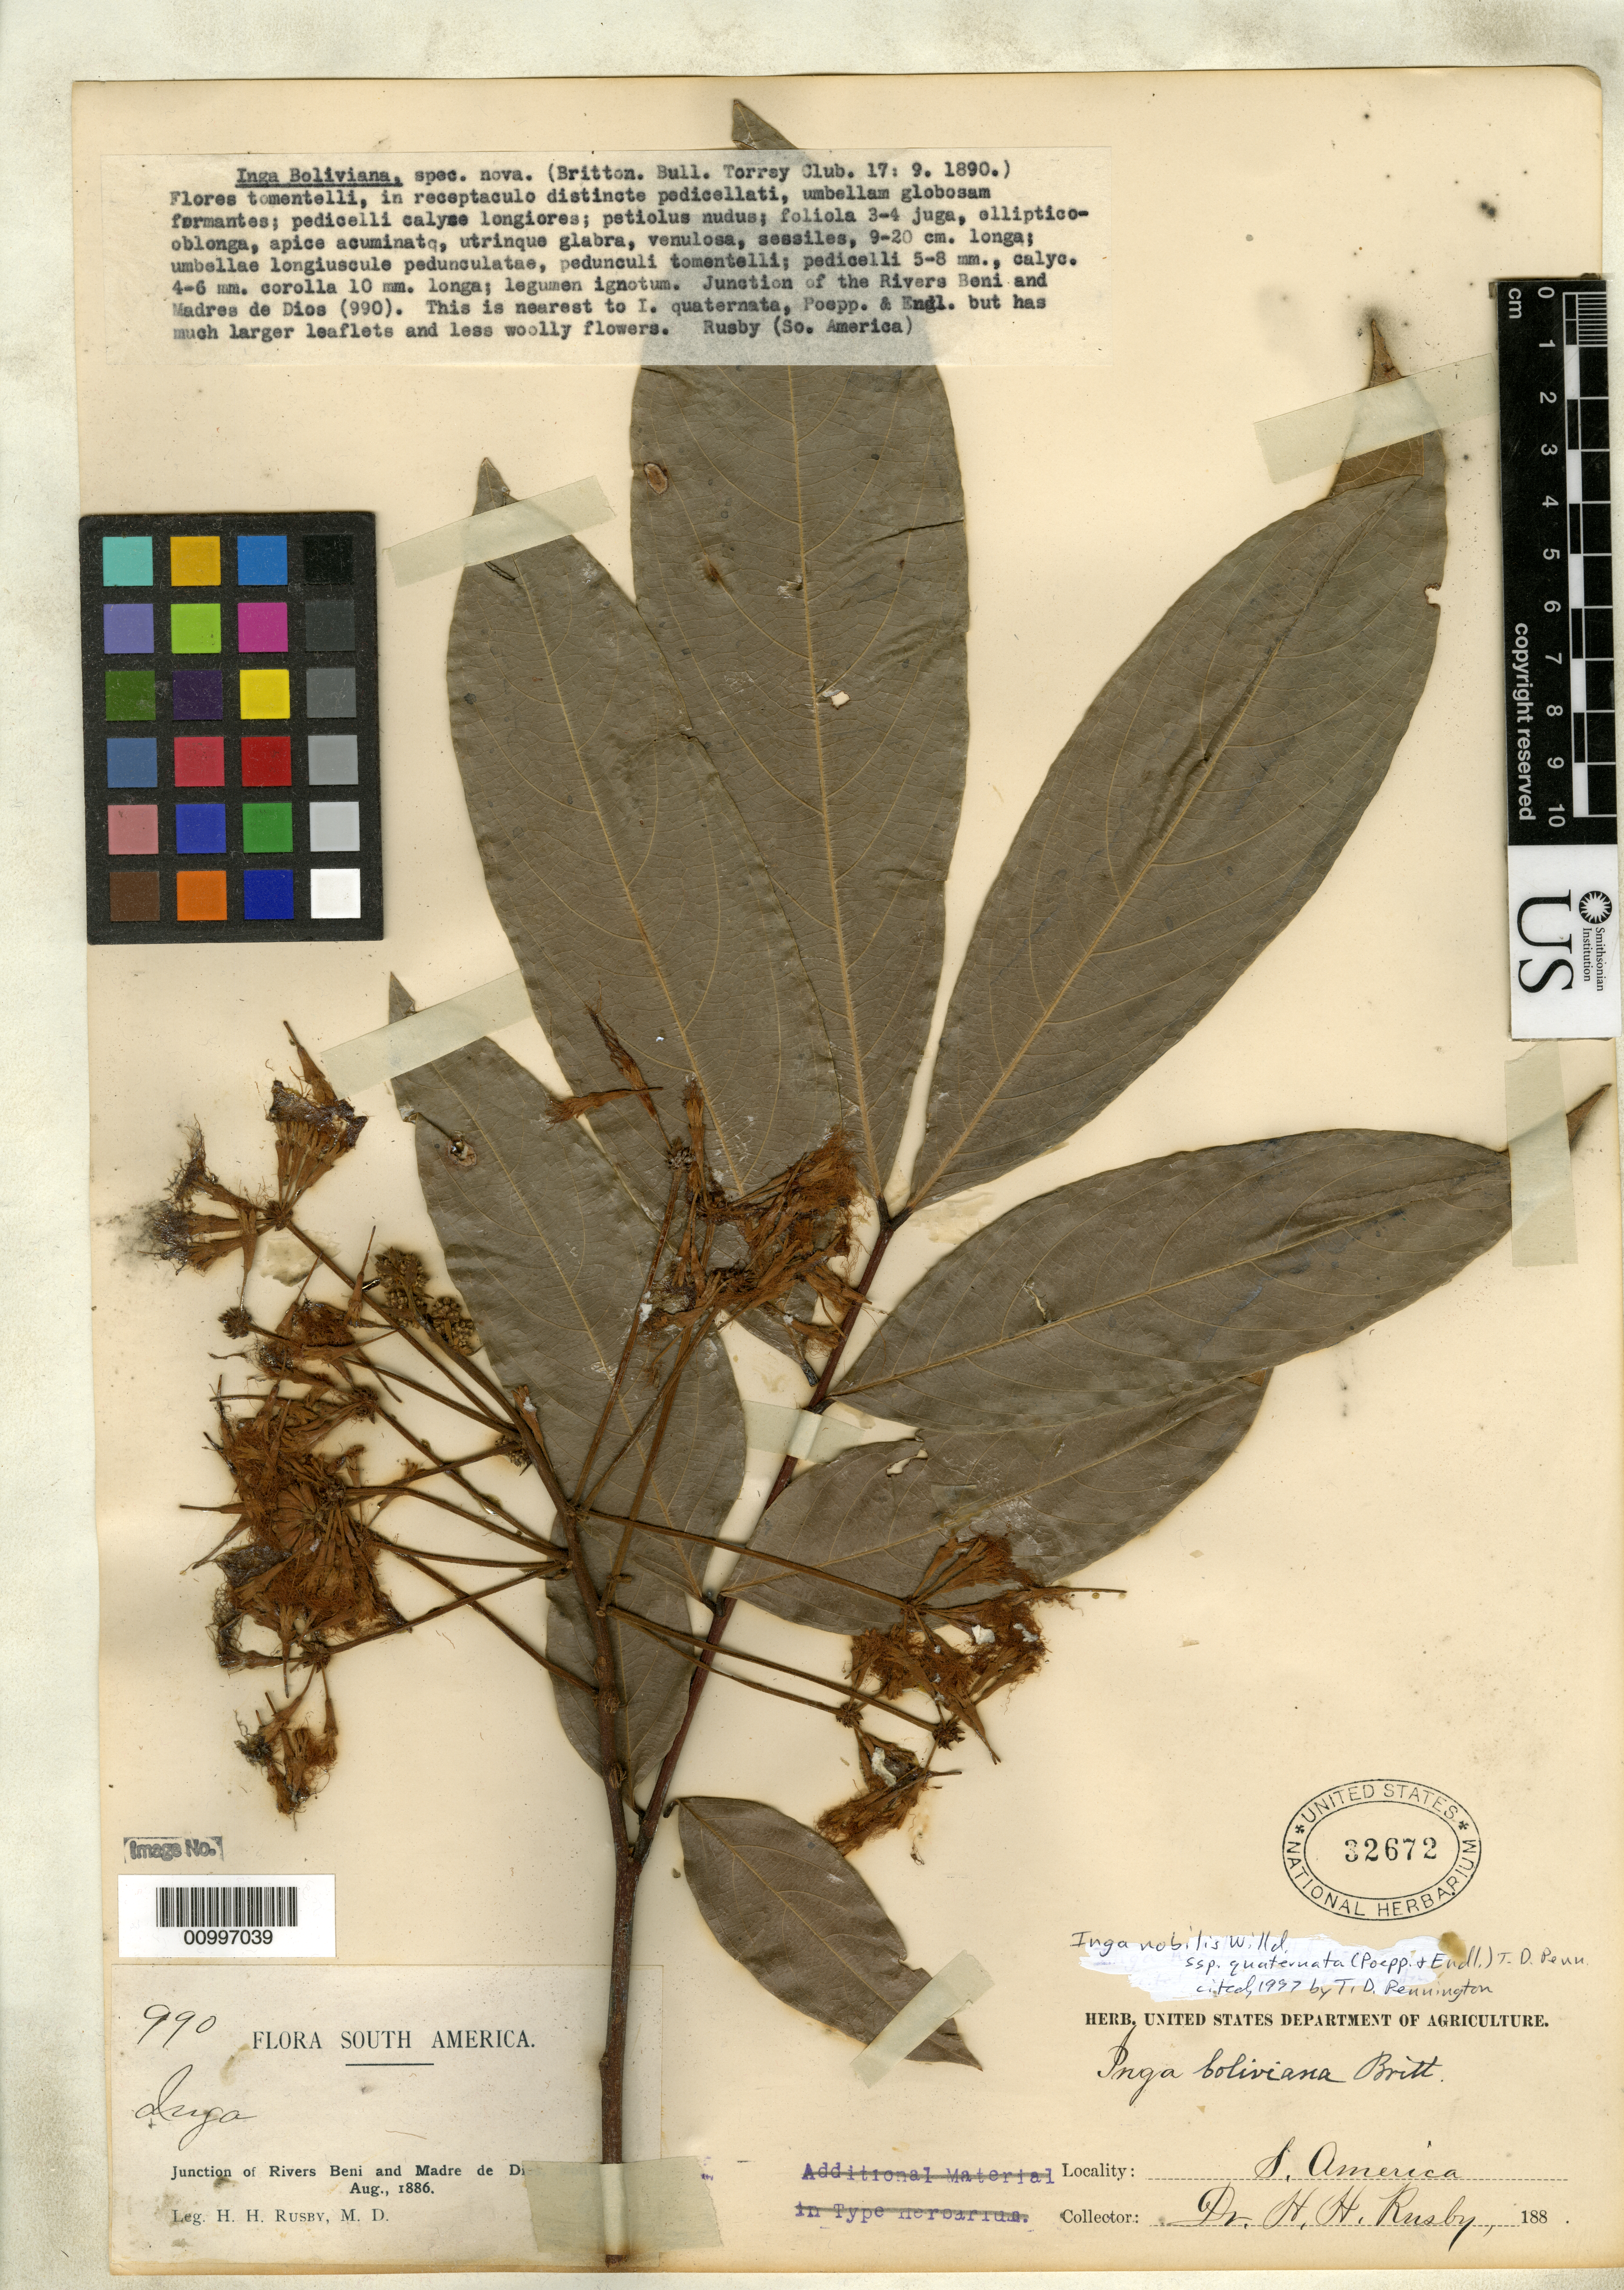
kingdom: Plantae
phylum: Tracheophyta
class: Magnoliopsida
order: Fabales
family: Fabaceae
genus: Inga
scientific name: Inga boliviana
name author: Britton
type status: Isotype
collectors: H. H. Rusby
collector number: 990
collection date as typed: Aug 1886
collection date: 1886-08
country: Bolivia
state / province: Beni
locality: Junction of Rivers Beni and Madre de Dios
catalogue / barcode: US 32672